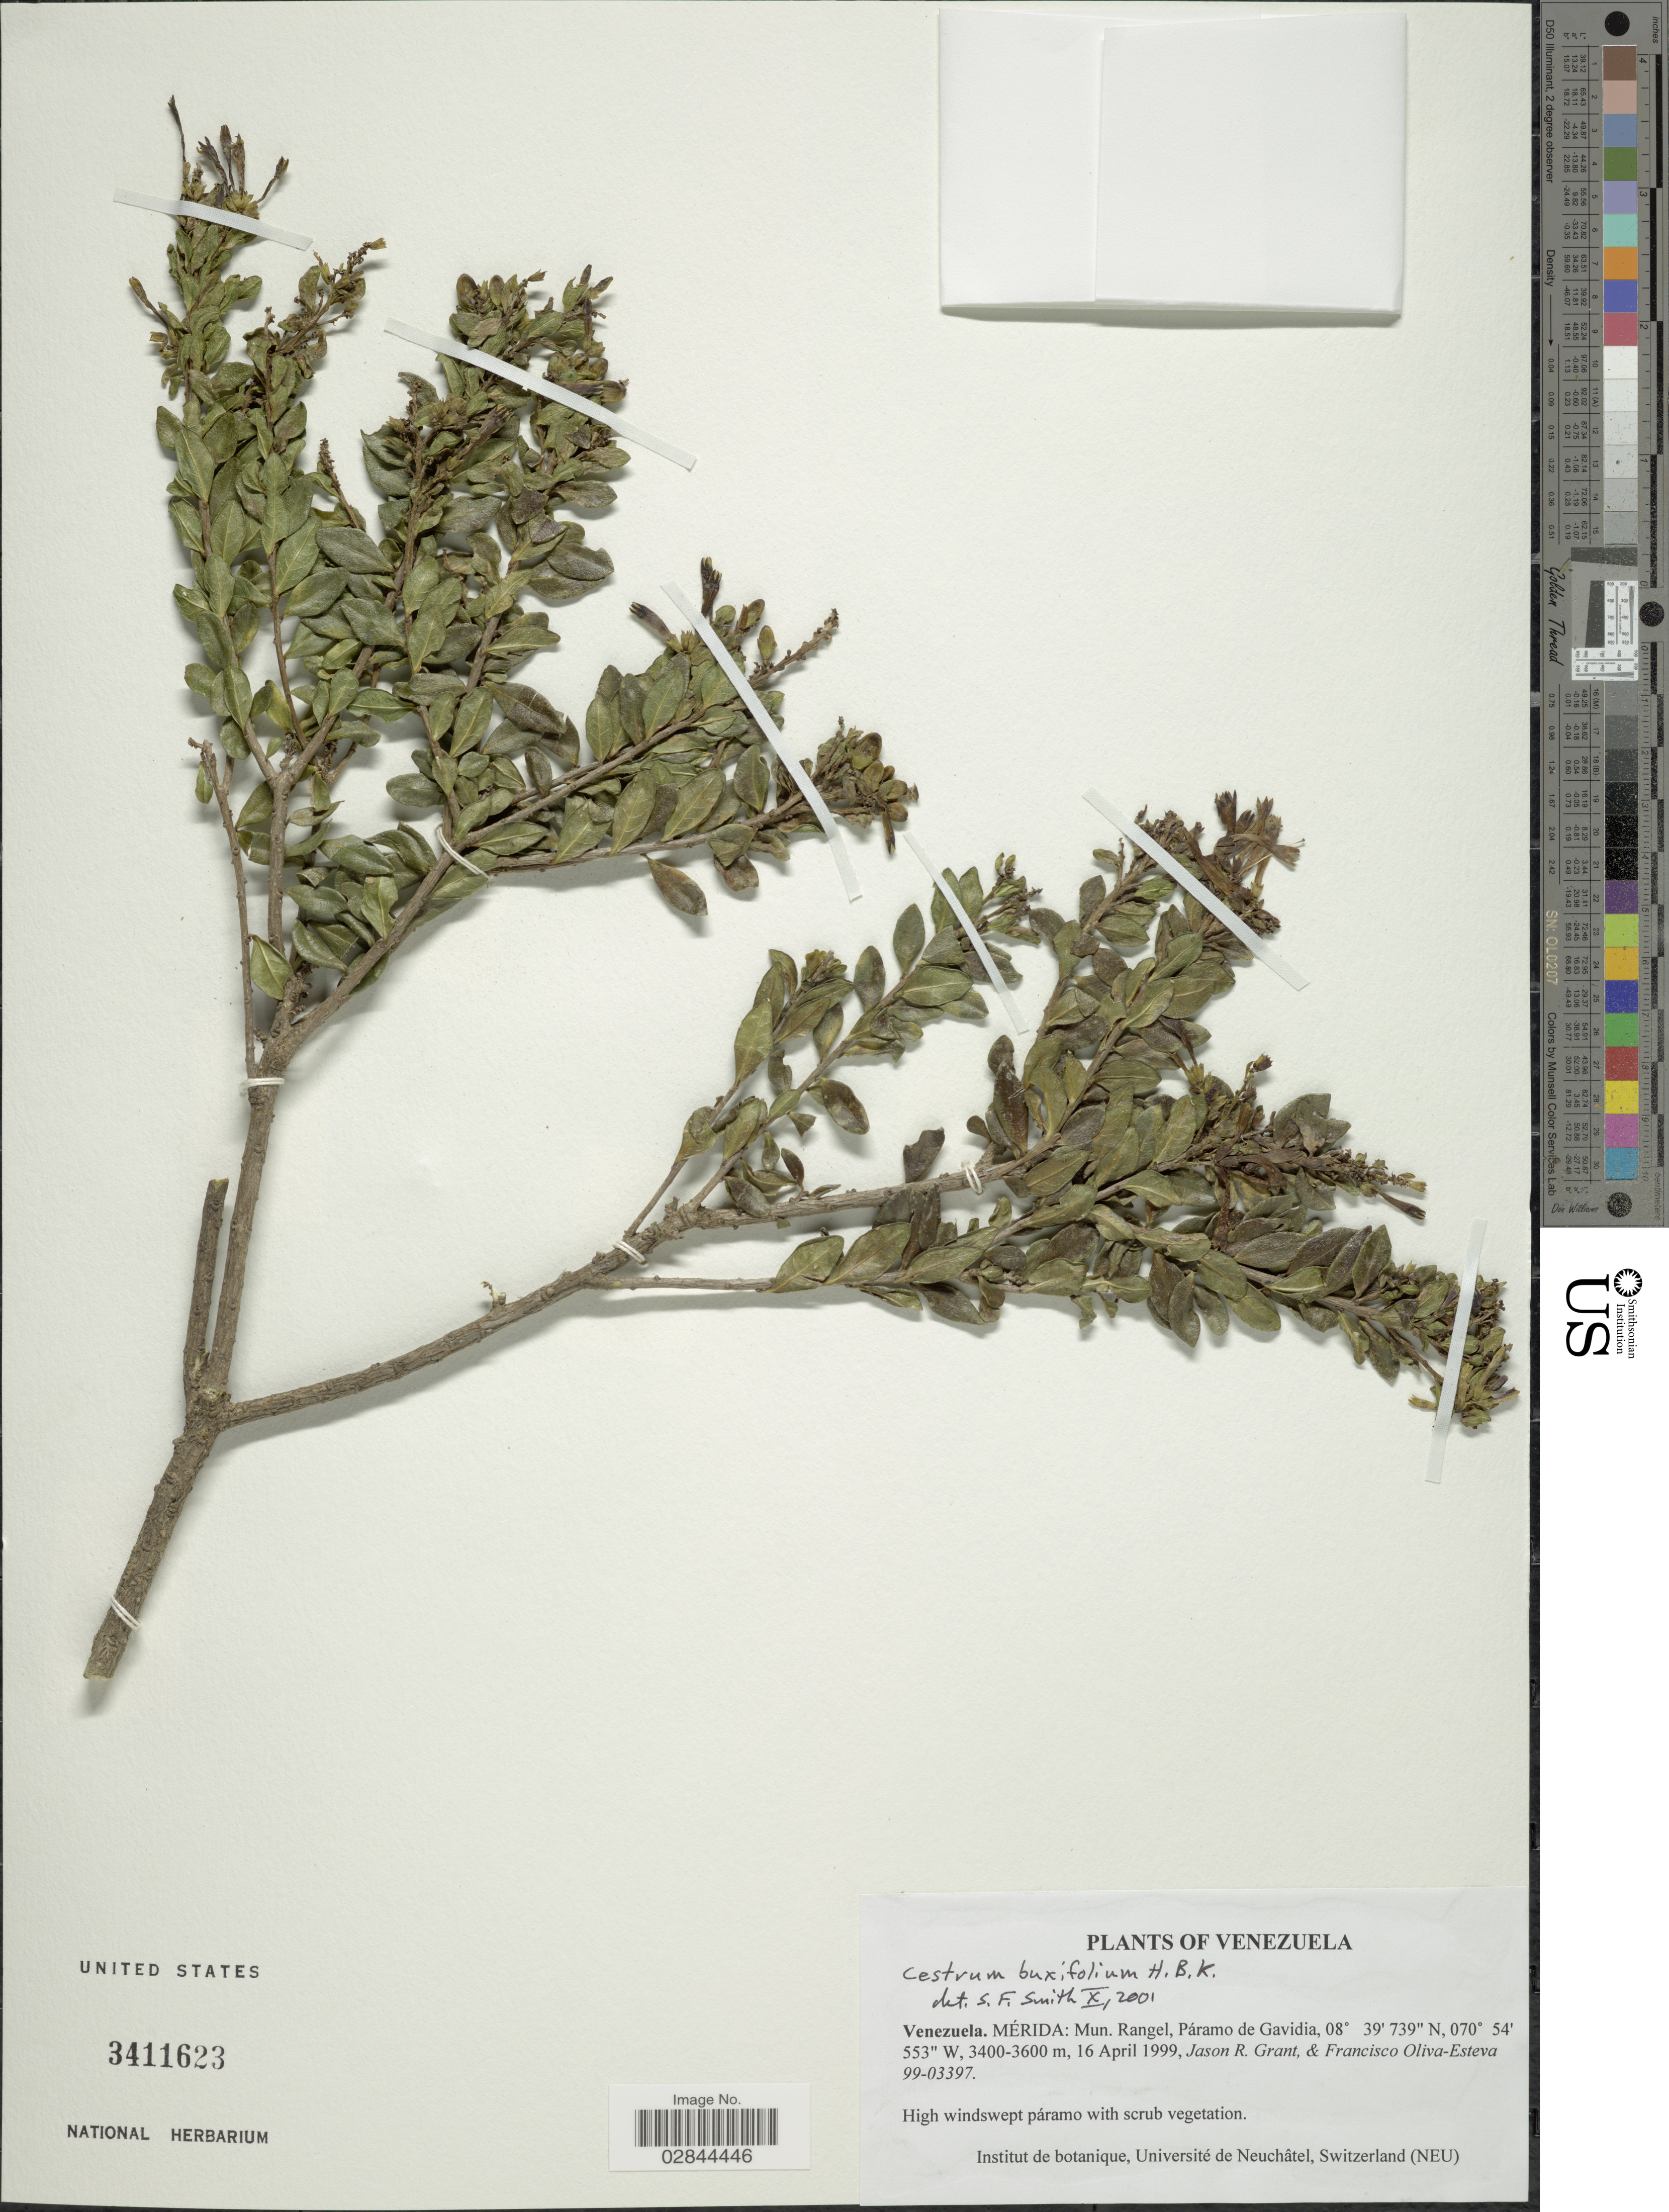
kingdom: Plantae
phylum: Tracheophyta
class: Magnoliopsida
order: Solanales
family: Solanaceae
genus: Cestrum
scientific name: Cestrum buxifolium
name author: Kunth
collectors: J. R. Grant & F. Oliva-Esteva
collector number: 99-03397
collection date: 1999-04-16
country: Venezuela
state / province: Mérida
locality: Mun. Rangel, Páramo de Gavidia.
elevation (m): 3400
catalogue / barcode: US 3411623